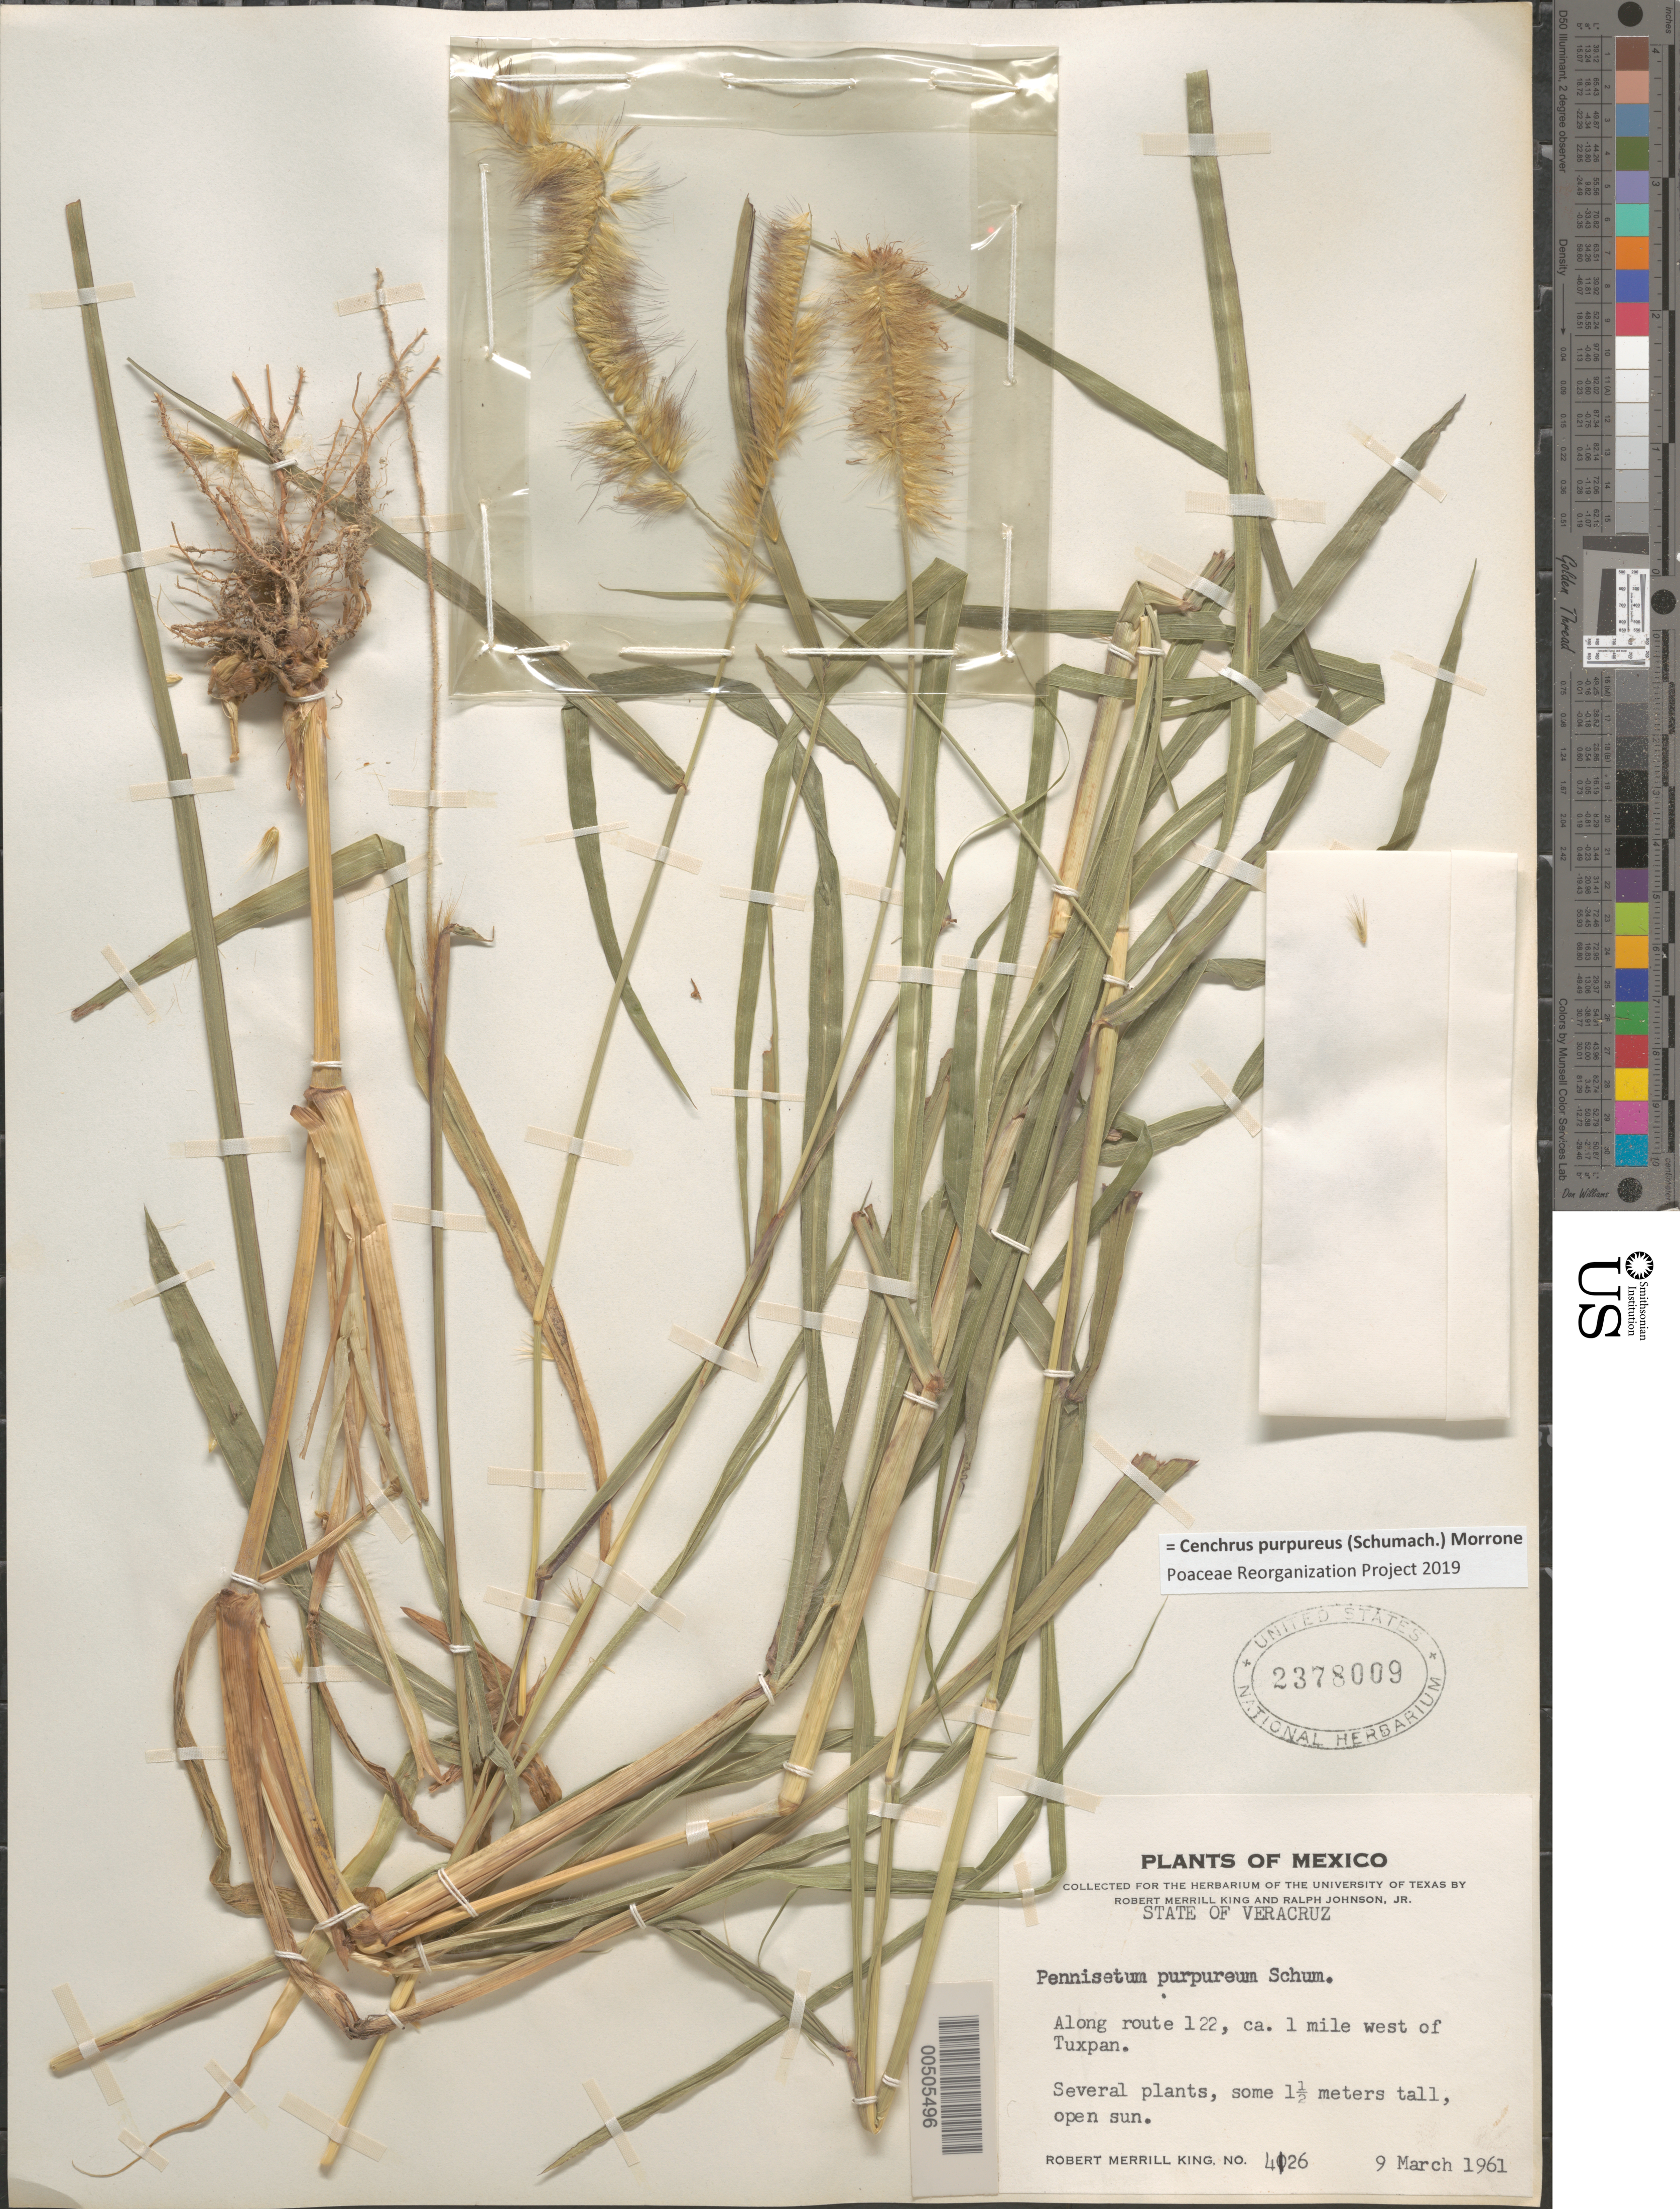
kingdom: Plantae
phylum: Tracheophyta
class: Liliopsida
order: Poales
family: Poaceae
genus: Cenchrus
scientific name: Cenchrus purpureus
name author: (Schumach.) Morrone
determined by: Poaceae Reorganization Project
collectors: R. M. King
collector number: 4126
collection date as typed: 9 Mar 1961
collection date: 1961-03-09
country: Mexico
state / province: Veracruz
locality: Along route 122, ca 1 mi W of Tuxpan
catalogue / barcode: US 2378009